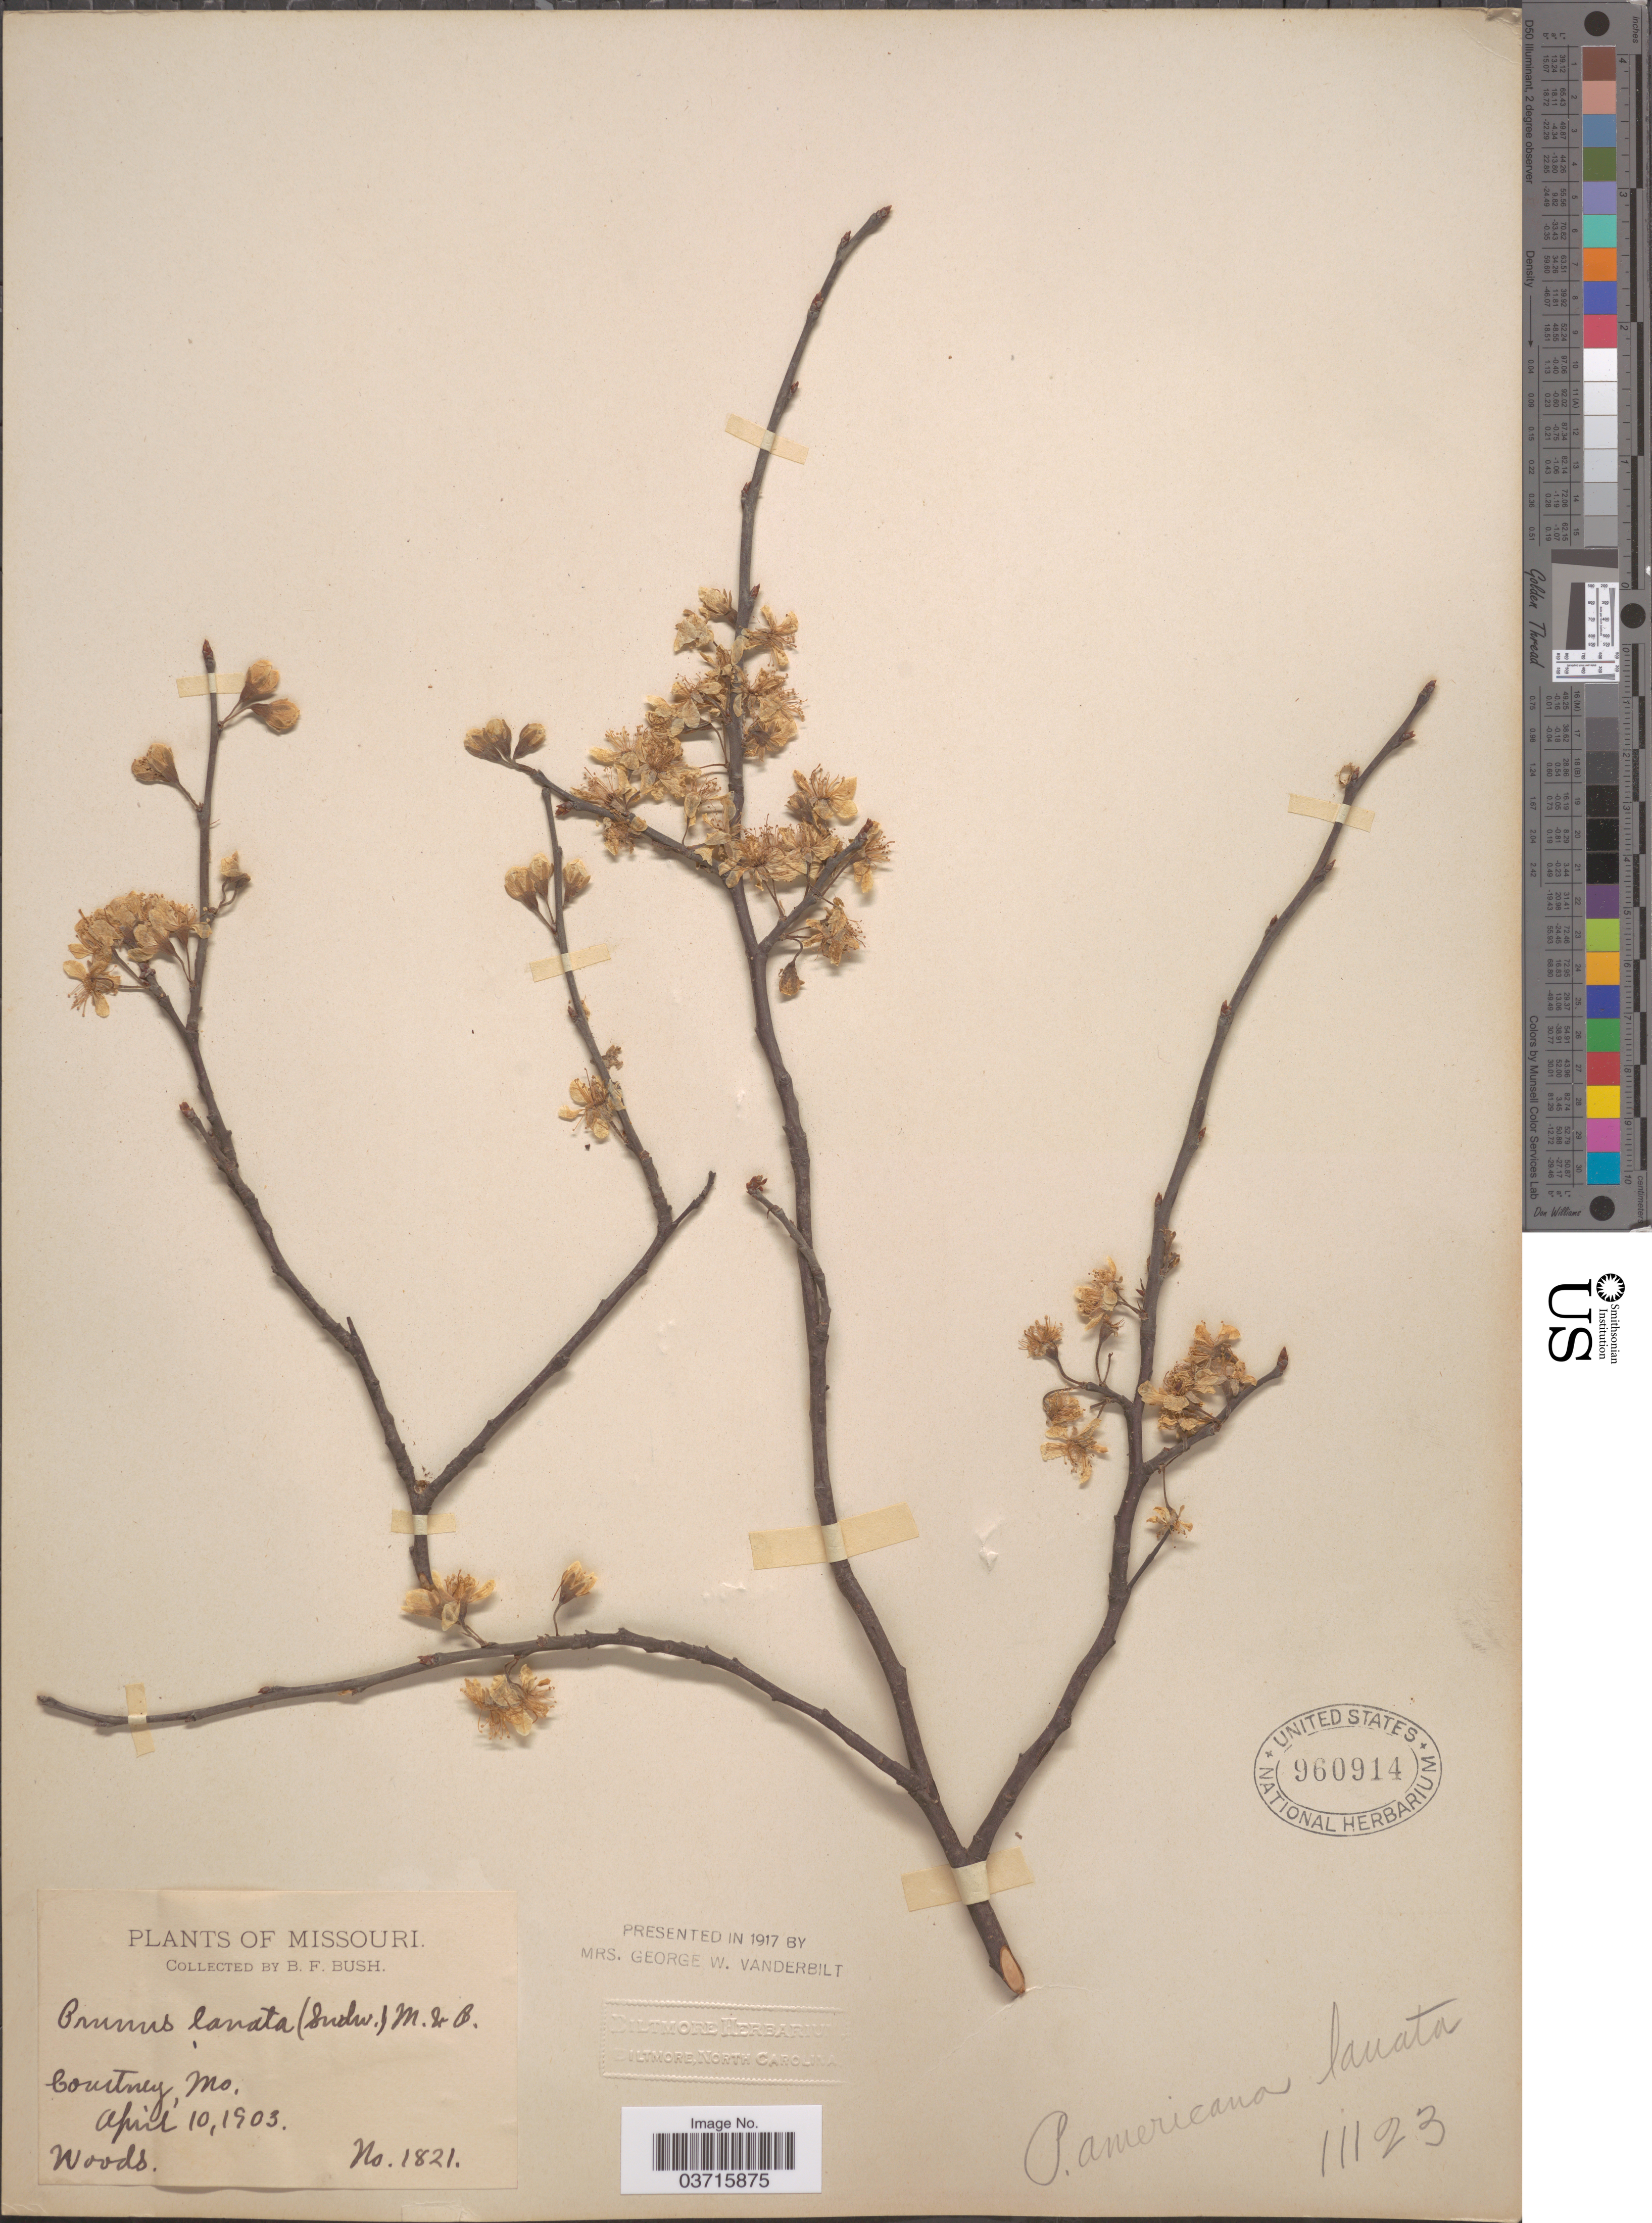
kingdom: Plantae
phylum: Tracheophyta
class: Magnoliopsida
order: Rosales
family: Rosaceae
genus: Prunus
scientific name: Prunus lanata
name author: (Sudw.) Mack. & Bush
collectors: B. F. Bush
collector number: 1821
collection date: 1903-04-10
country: United States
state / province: Missouri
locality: Courtney.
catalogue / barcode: US 960914